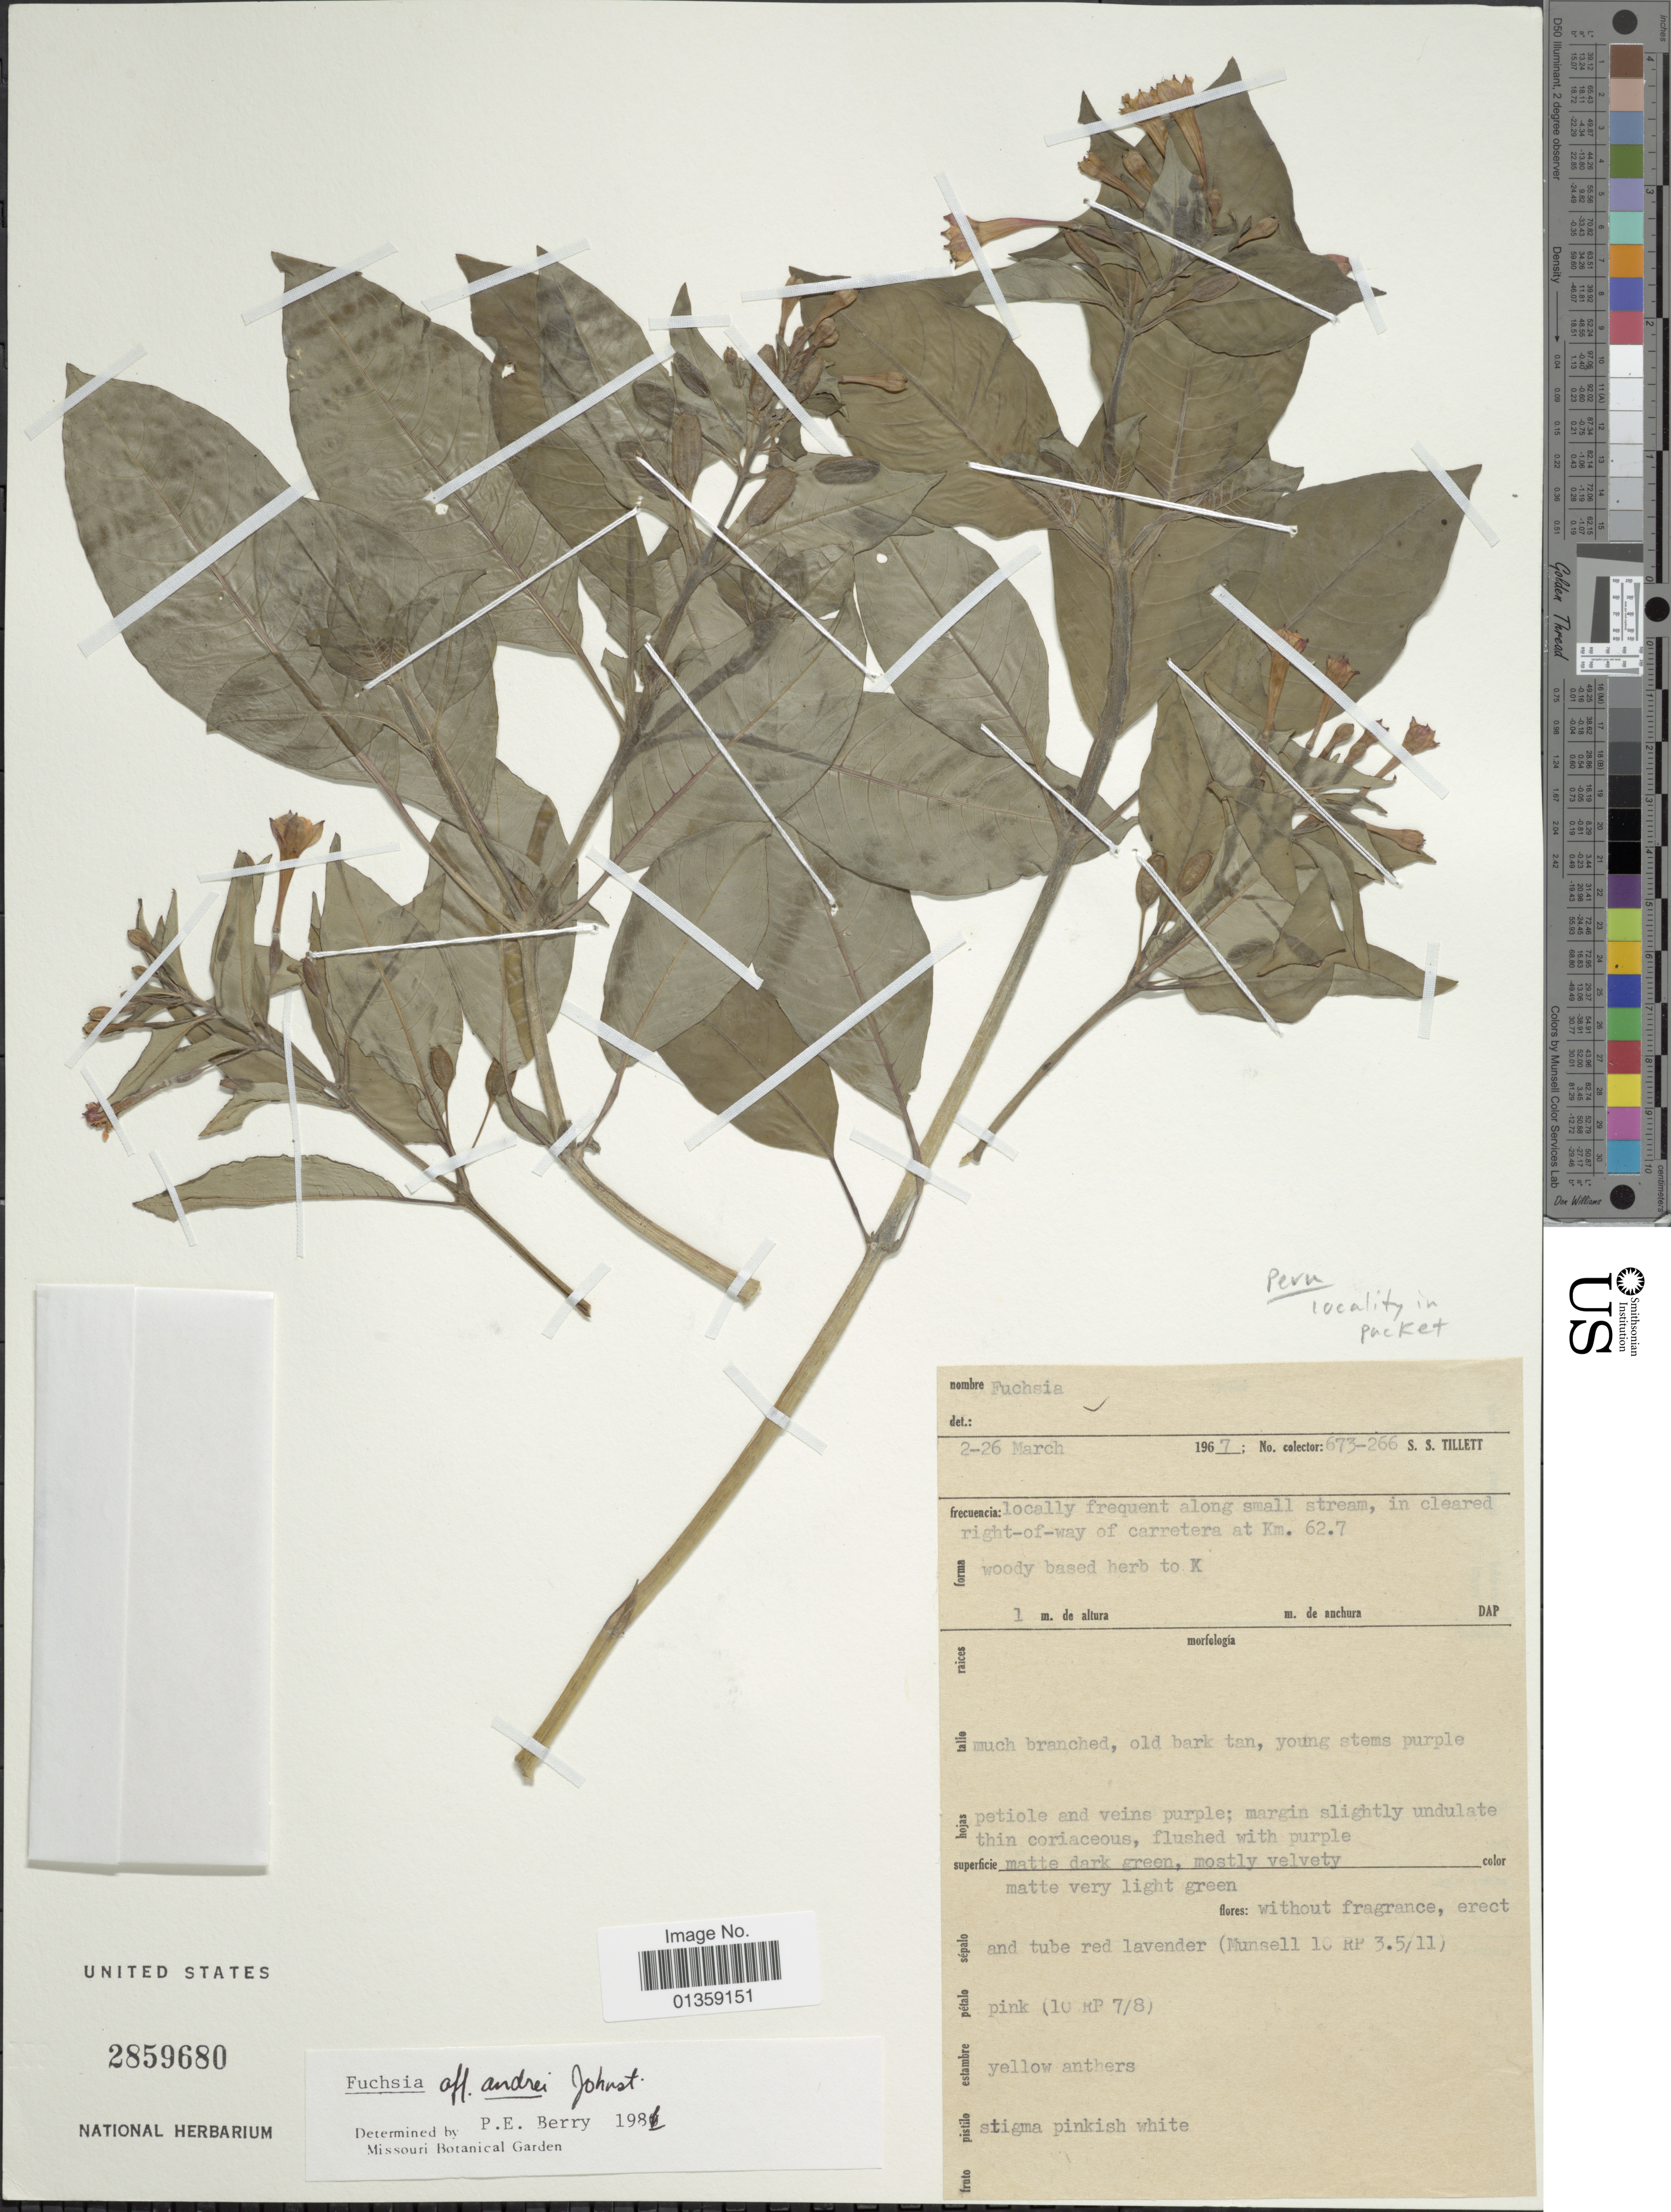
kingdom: Plantae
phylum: Tracheophyta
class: Magnoliopsida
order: Myrtales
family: Onagraceae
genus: Fuchsia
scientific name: Fuchsia andrei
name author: I.M. Johnst.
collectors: S. S. Tillett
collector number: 673-266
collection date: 1967-03-02/1967-03-26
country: Peru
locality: Locally frequent along small stream, in cleared right-of-way of carretera at Km. 62.7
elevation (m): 1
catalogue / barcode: US 2859680